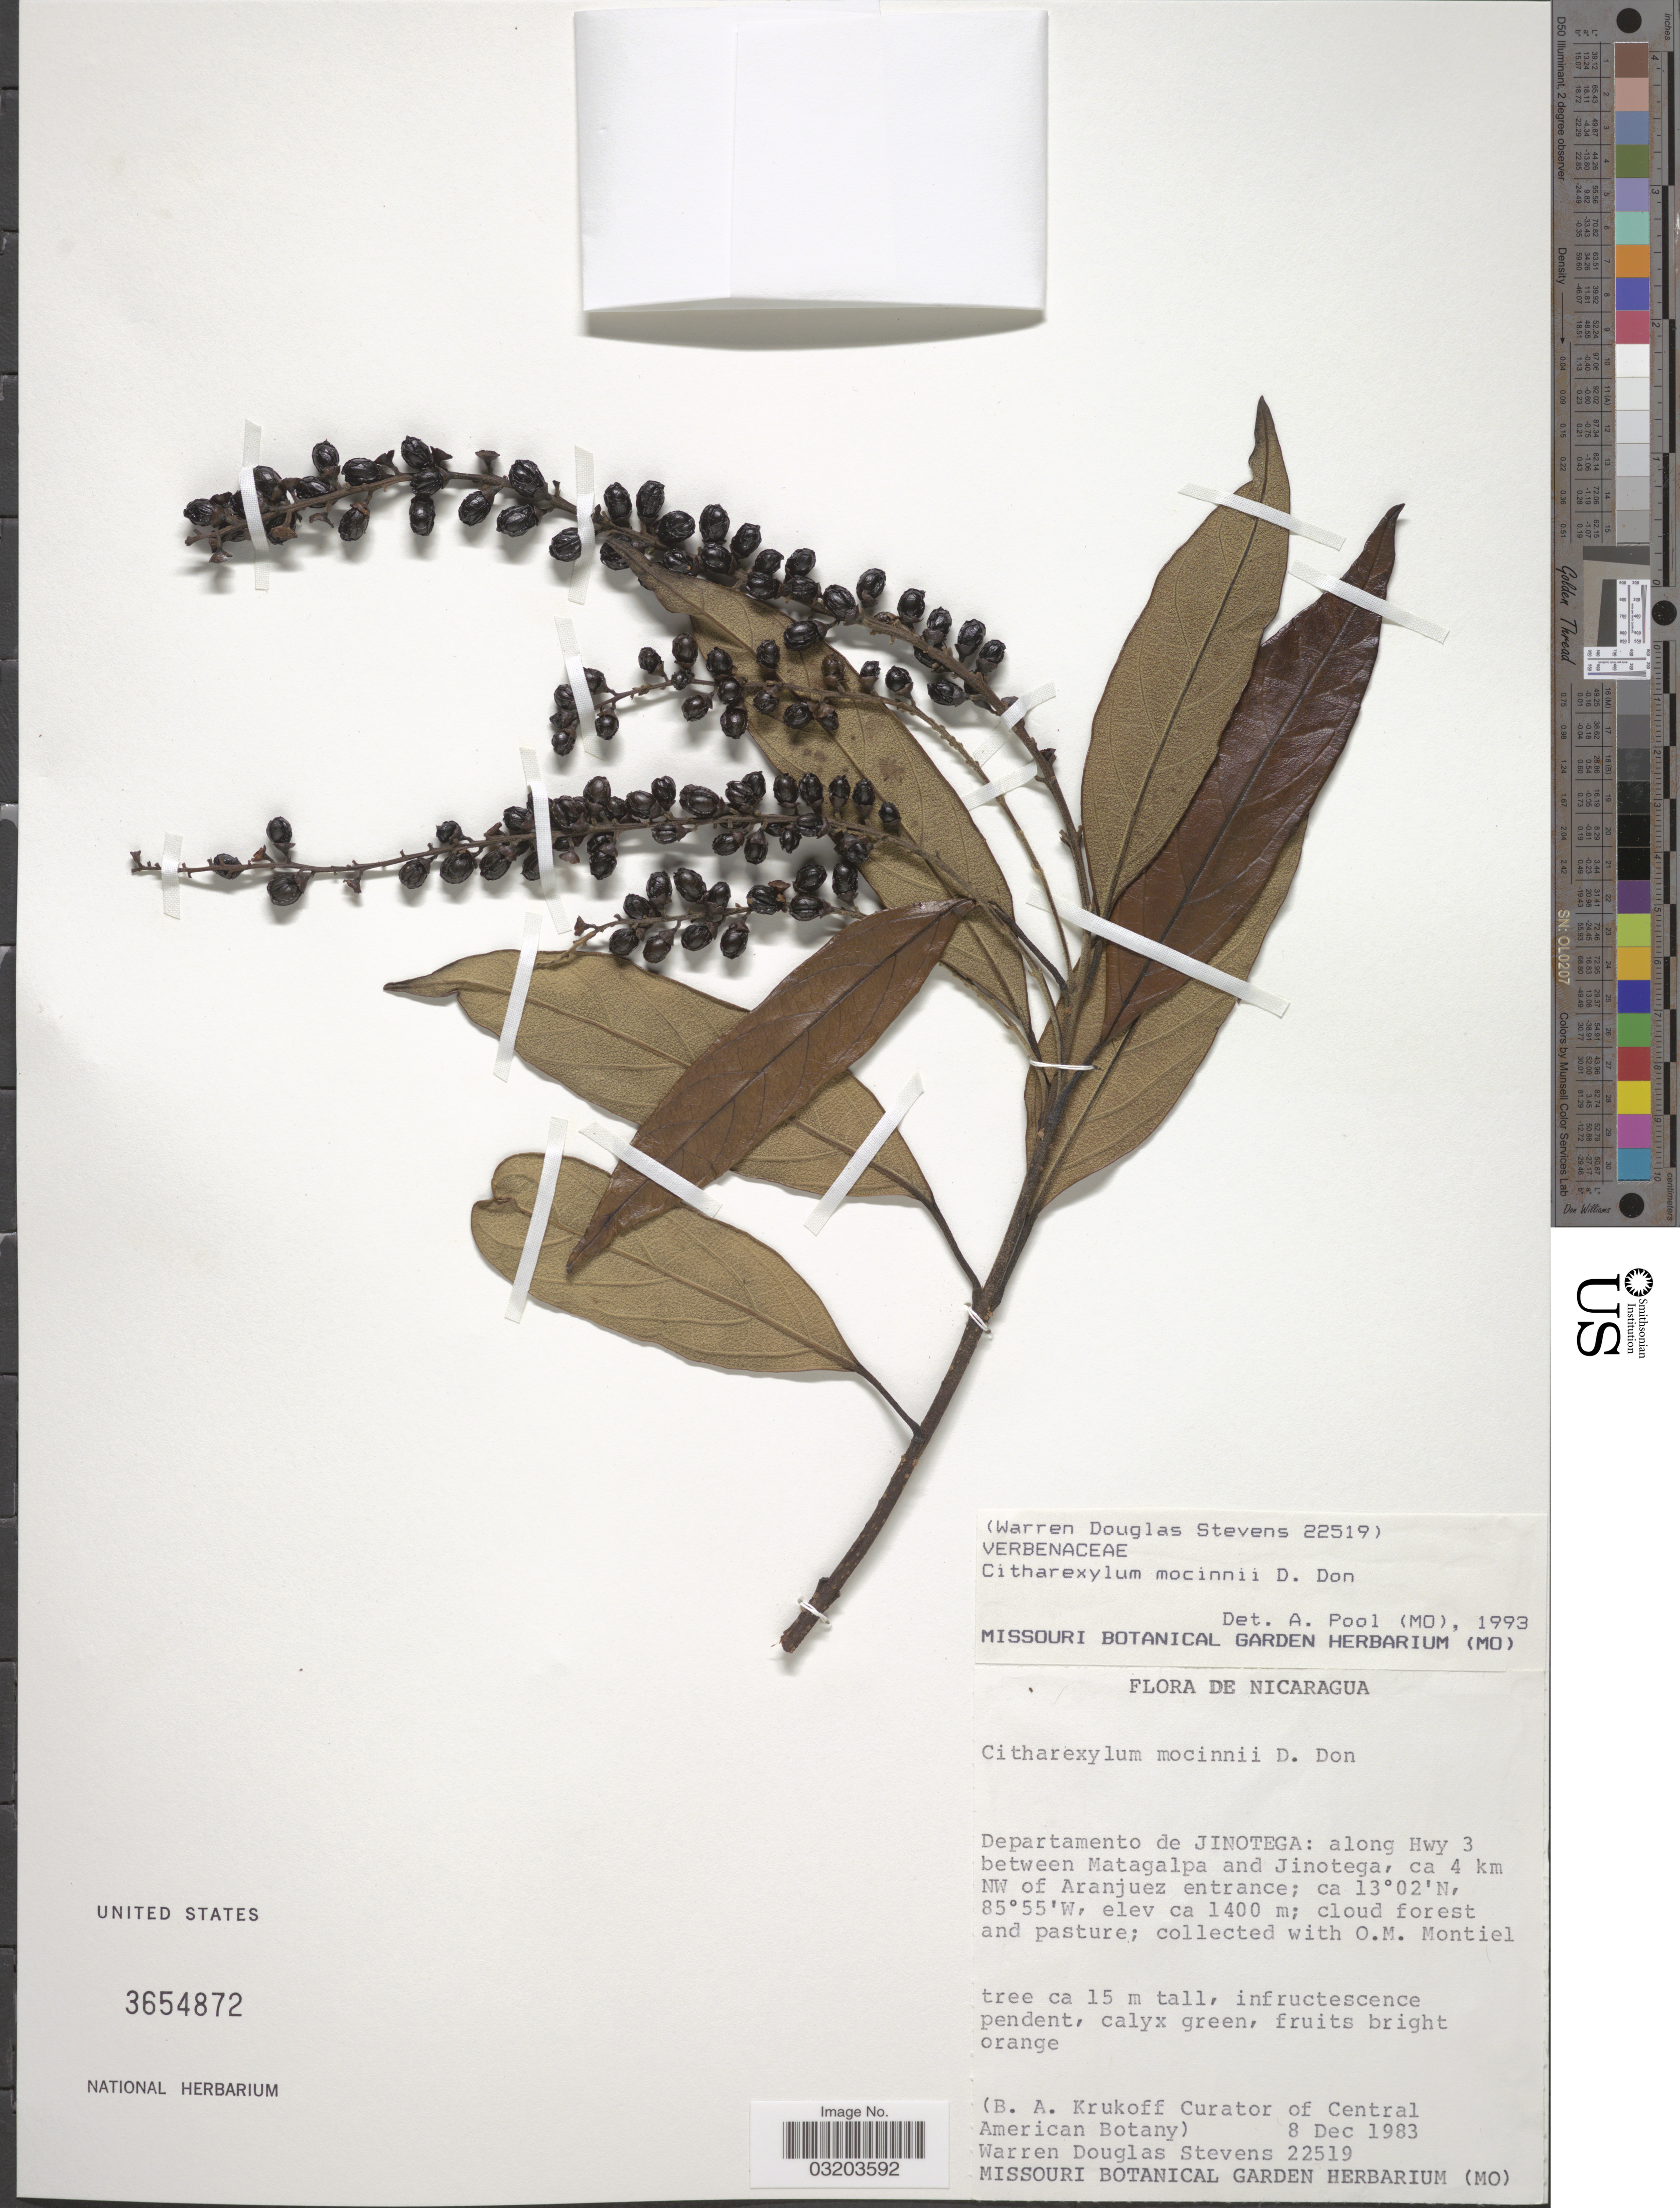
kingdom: Plantae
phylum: Tracheophyta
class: Magnoliopsida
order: Lamiales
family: Verbenaceae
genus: Citharexylum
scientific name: Citharexylum mocinoi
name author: D. Don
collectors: W. D. Stevens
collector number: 22519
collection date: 1983-12-08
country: Nicaragua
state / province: Jinotega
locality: Departamento de Jinotega: along Hwy 3 between Matagalpa and Jinotega, ca 4 km NW of Aranjuez entrance.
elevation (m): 1400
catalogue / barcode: US 3654872